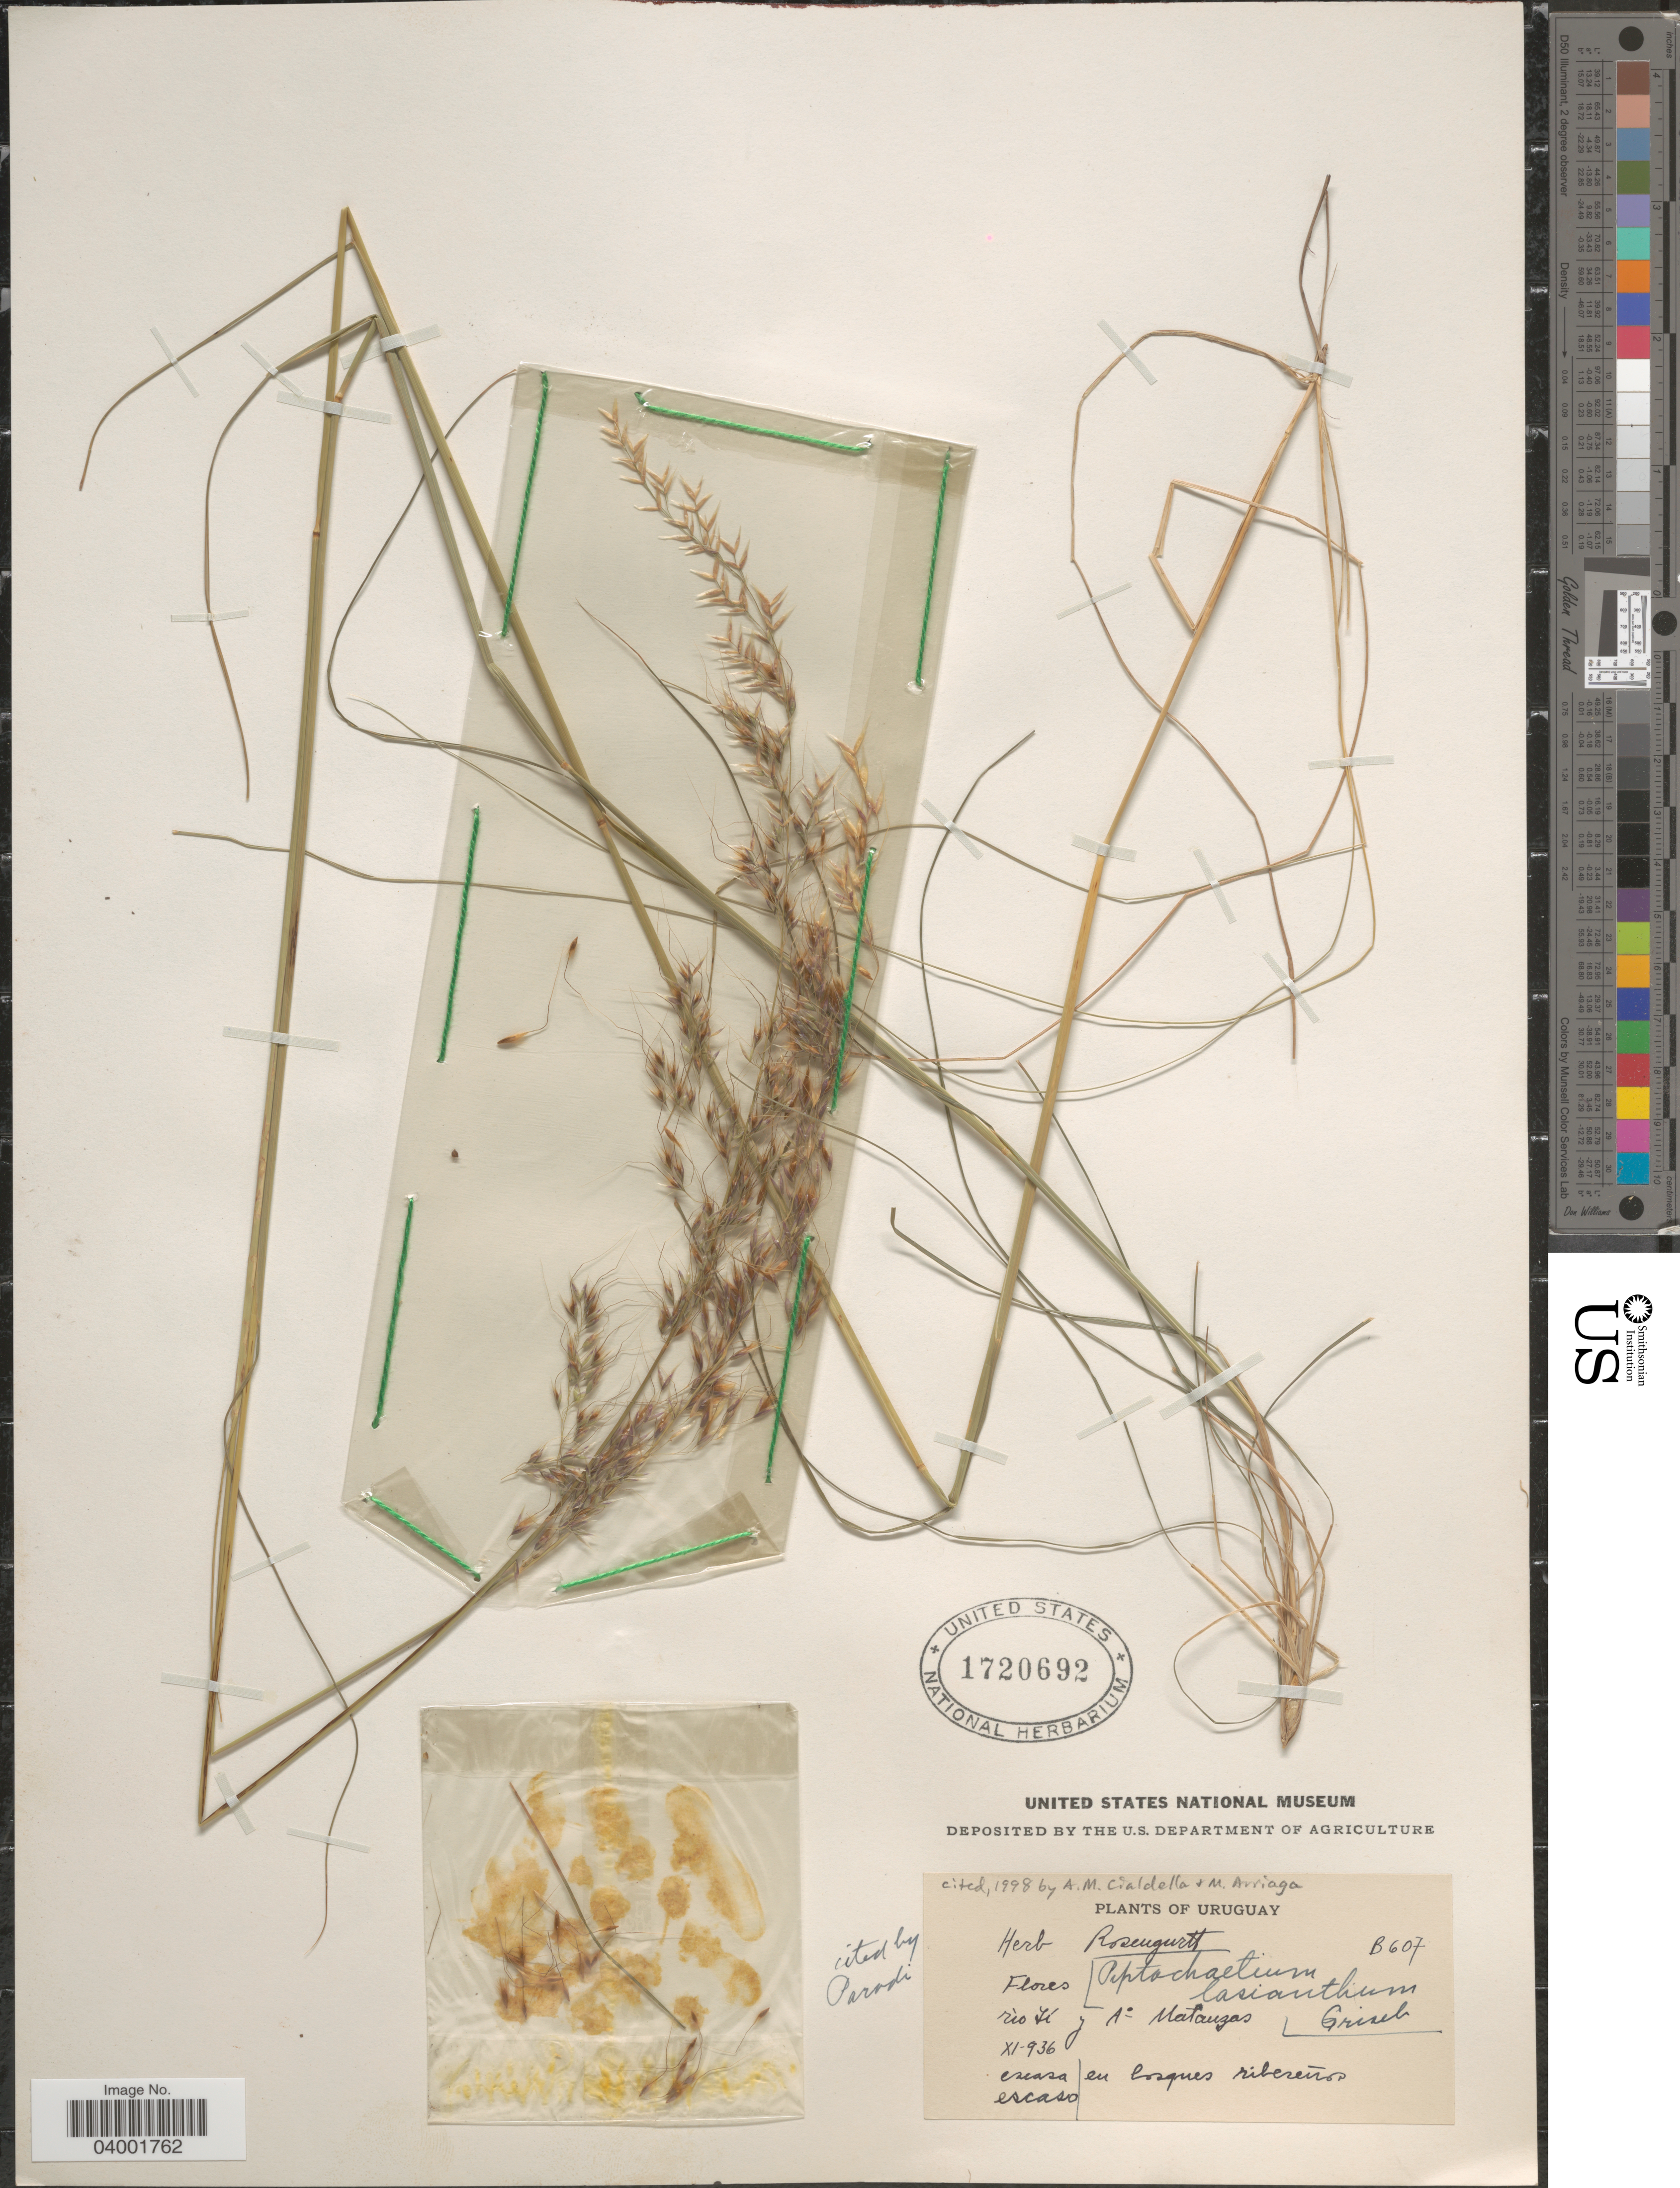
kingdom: Plantae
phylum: Tracheophyta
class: Liliopsida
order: Poales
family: Poaceae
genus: Piptochaetium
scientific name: Piptochaetium lasianthum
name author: Griseb.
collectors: ex herb. Rosengurtt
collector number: B607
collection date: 1936-11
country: Uruguay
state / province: Flores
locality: Rìo Yí y Ao Matanzas.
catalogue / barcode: US 1720692